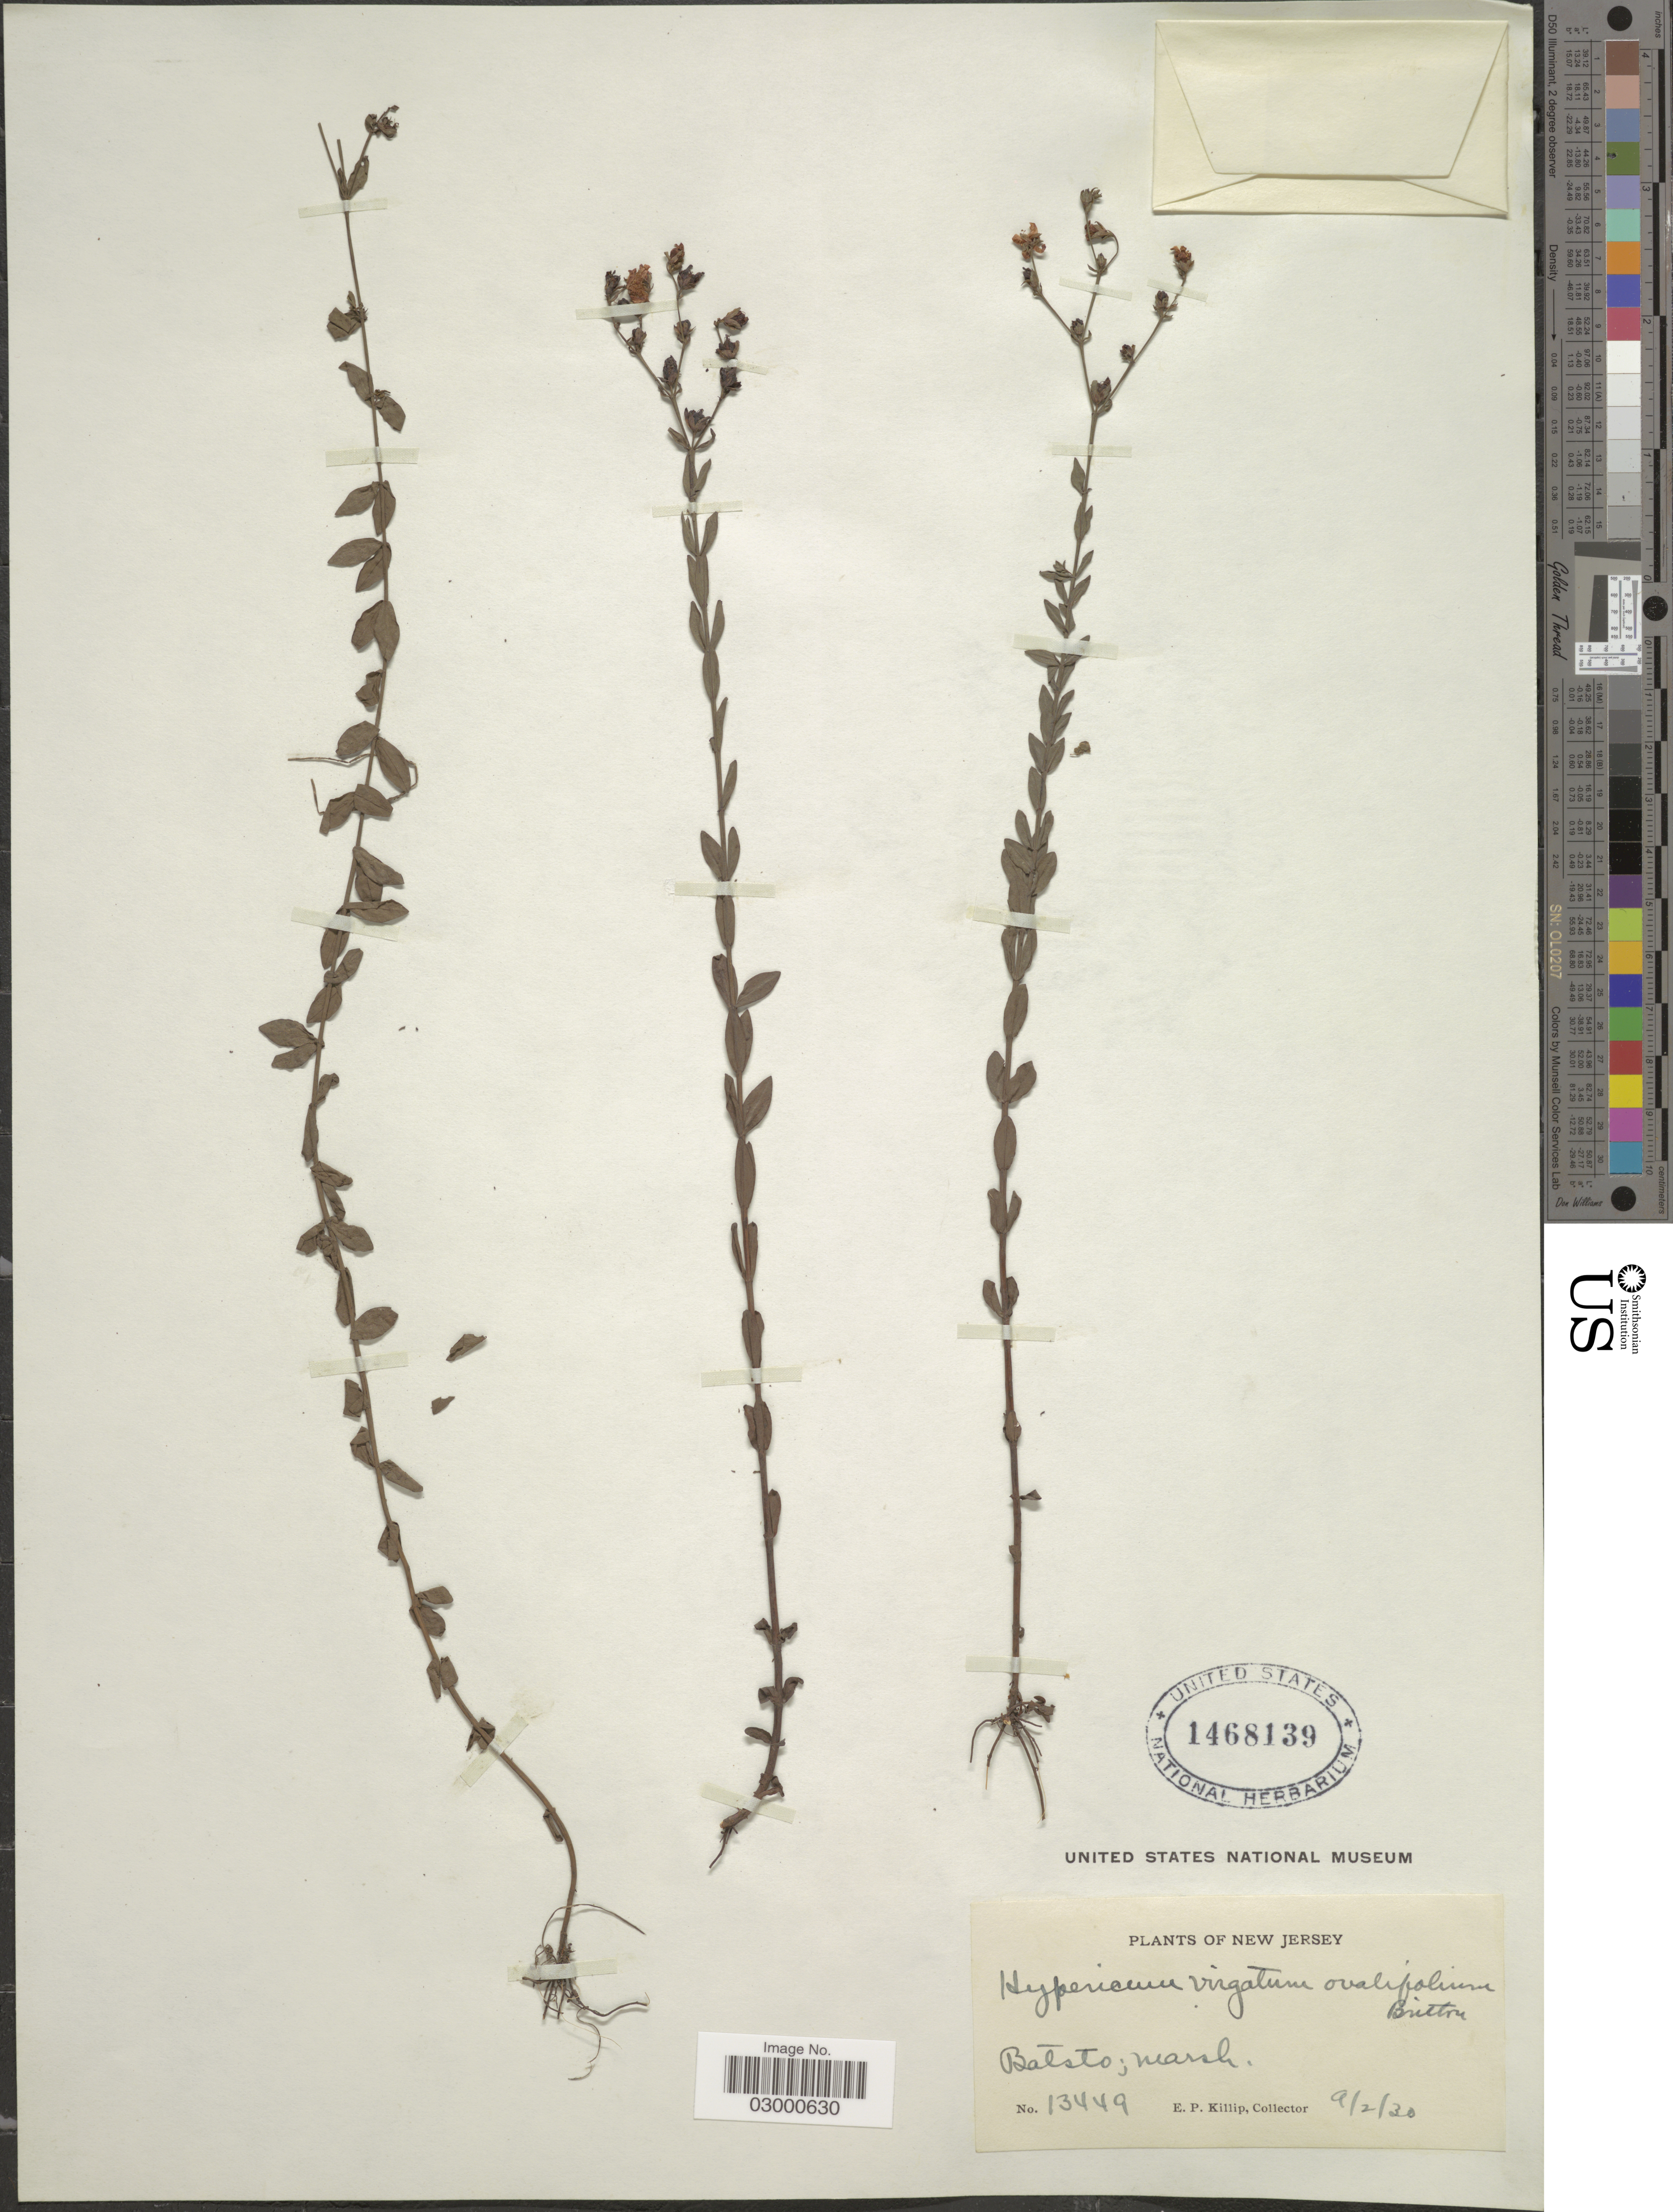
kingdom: Plantae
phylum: Tracheophyta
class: Magnoliopsida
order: Malpighiales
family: Hypericaceae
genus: Hypericum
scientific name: Hypericum denticulatum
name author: Walter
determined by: Strong, M. T., (US), Smithsonian Institution - National Museum of Natural History (UNITED STATES)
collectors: E. P. Killip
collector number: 13449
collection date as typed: Transcribed d/m/y: 2/9/30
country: United States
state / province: New Jersey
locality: Batsto.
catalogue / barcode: US 1468139